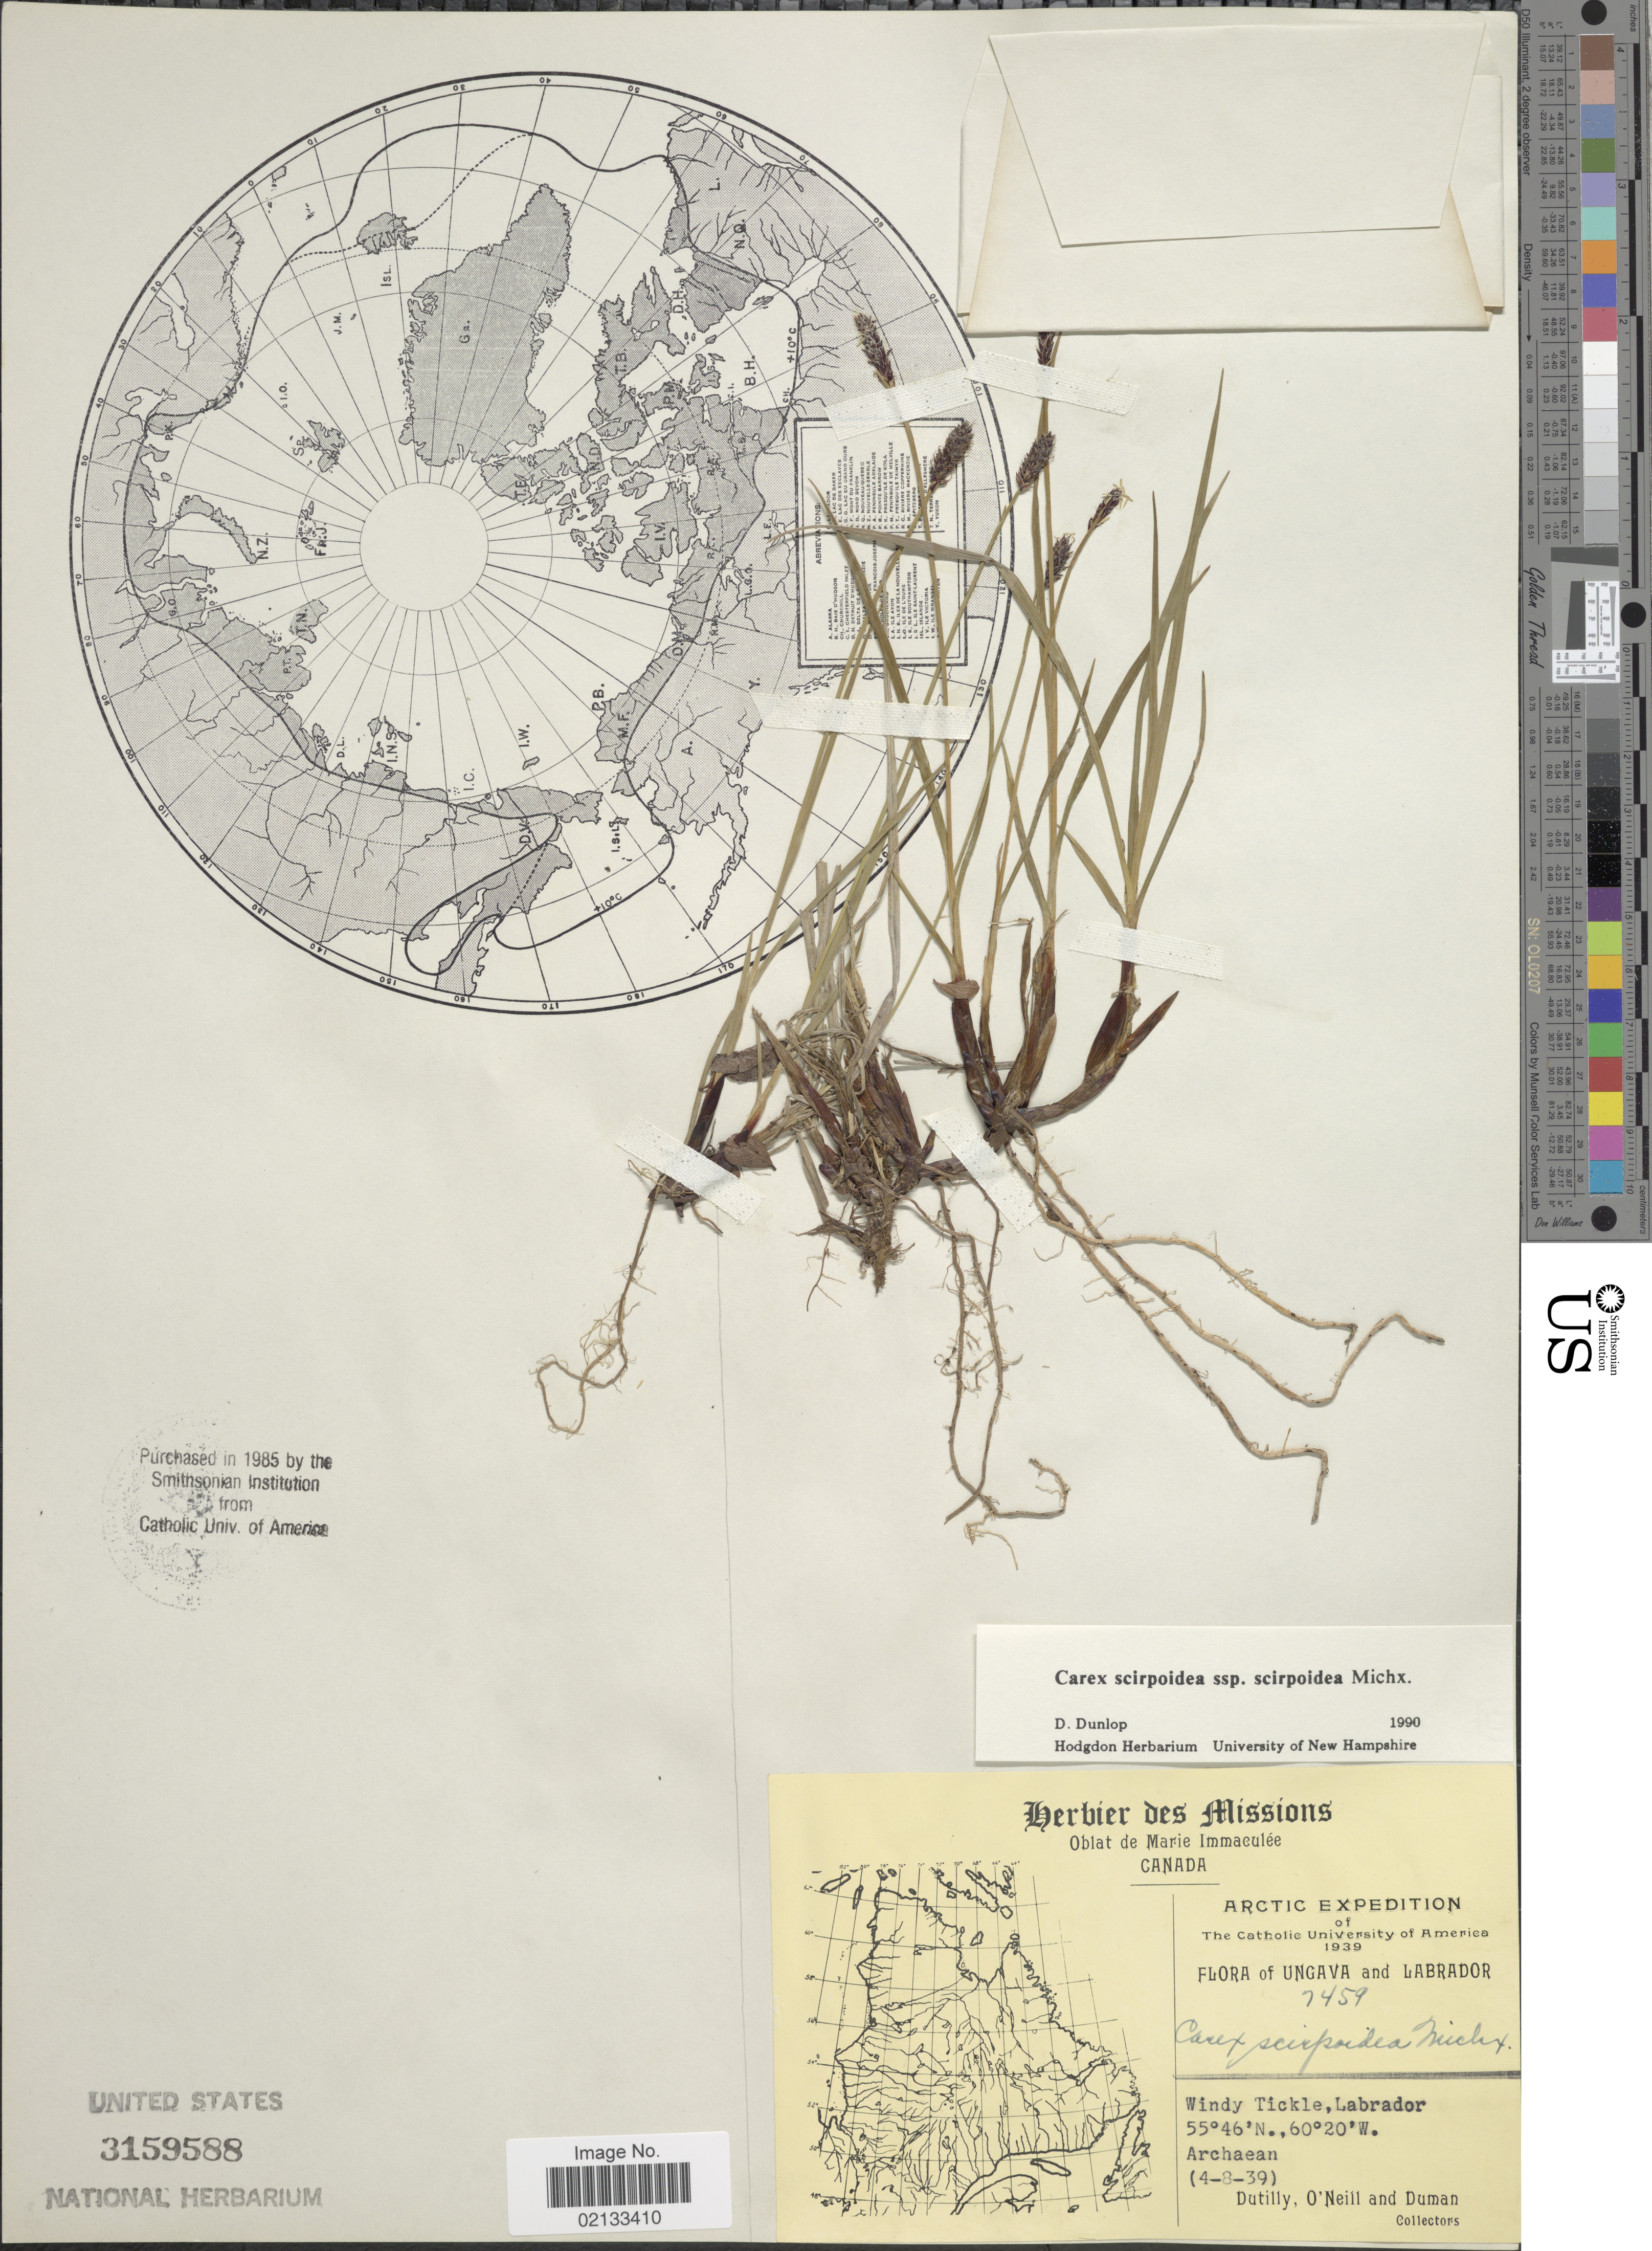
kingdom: Plantae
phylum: Tracheophyta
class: Liliopsida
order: Poales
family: Cyperaceae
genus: Carex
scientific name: Carex scirpoidea subsp. scirpoidea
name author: Michx.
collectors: -. Dutilly, O' Neill & -. Duman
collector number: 7459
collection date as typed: Transcribed d/m/y: 4/8/39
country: Canada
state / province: Newfoundland and Labrador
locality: Arctic, Labrador, Windy Tickle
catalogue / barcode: US 3159588